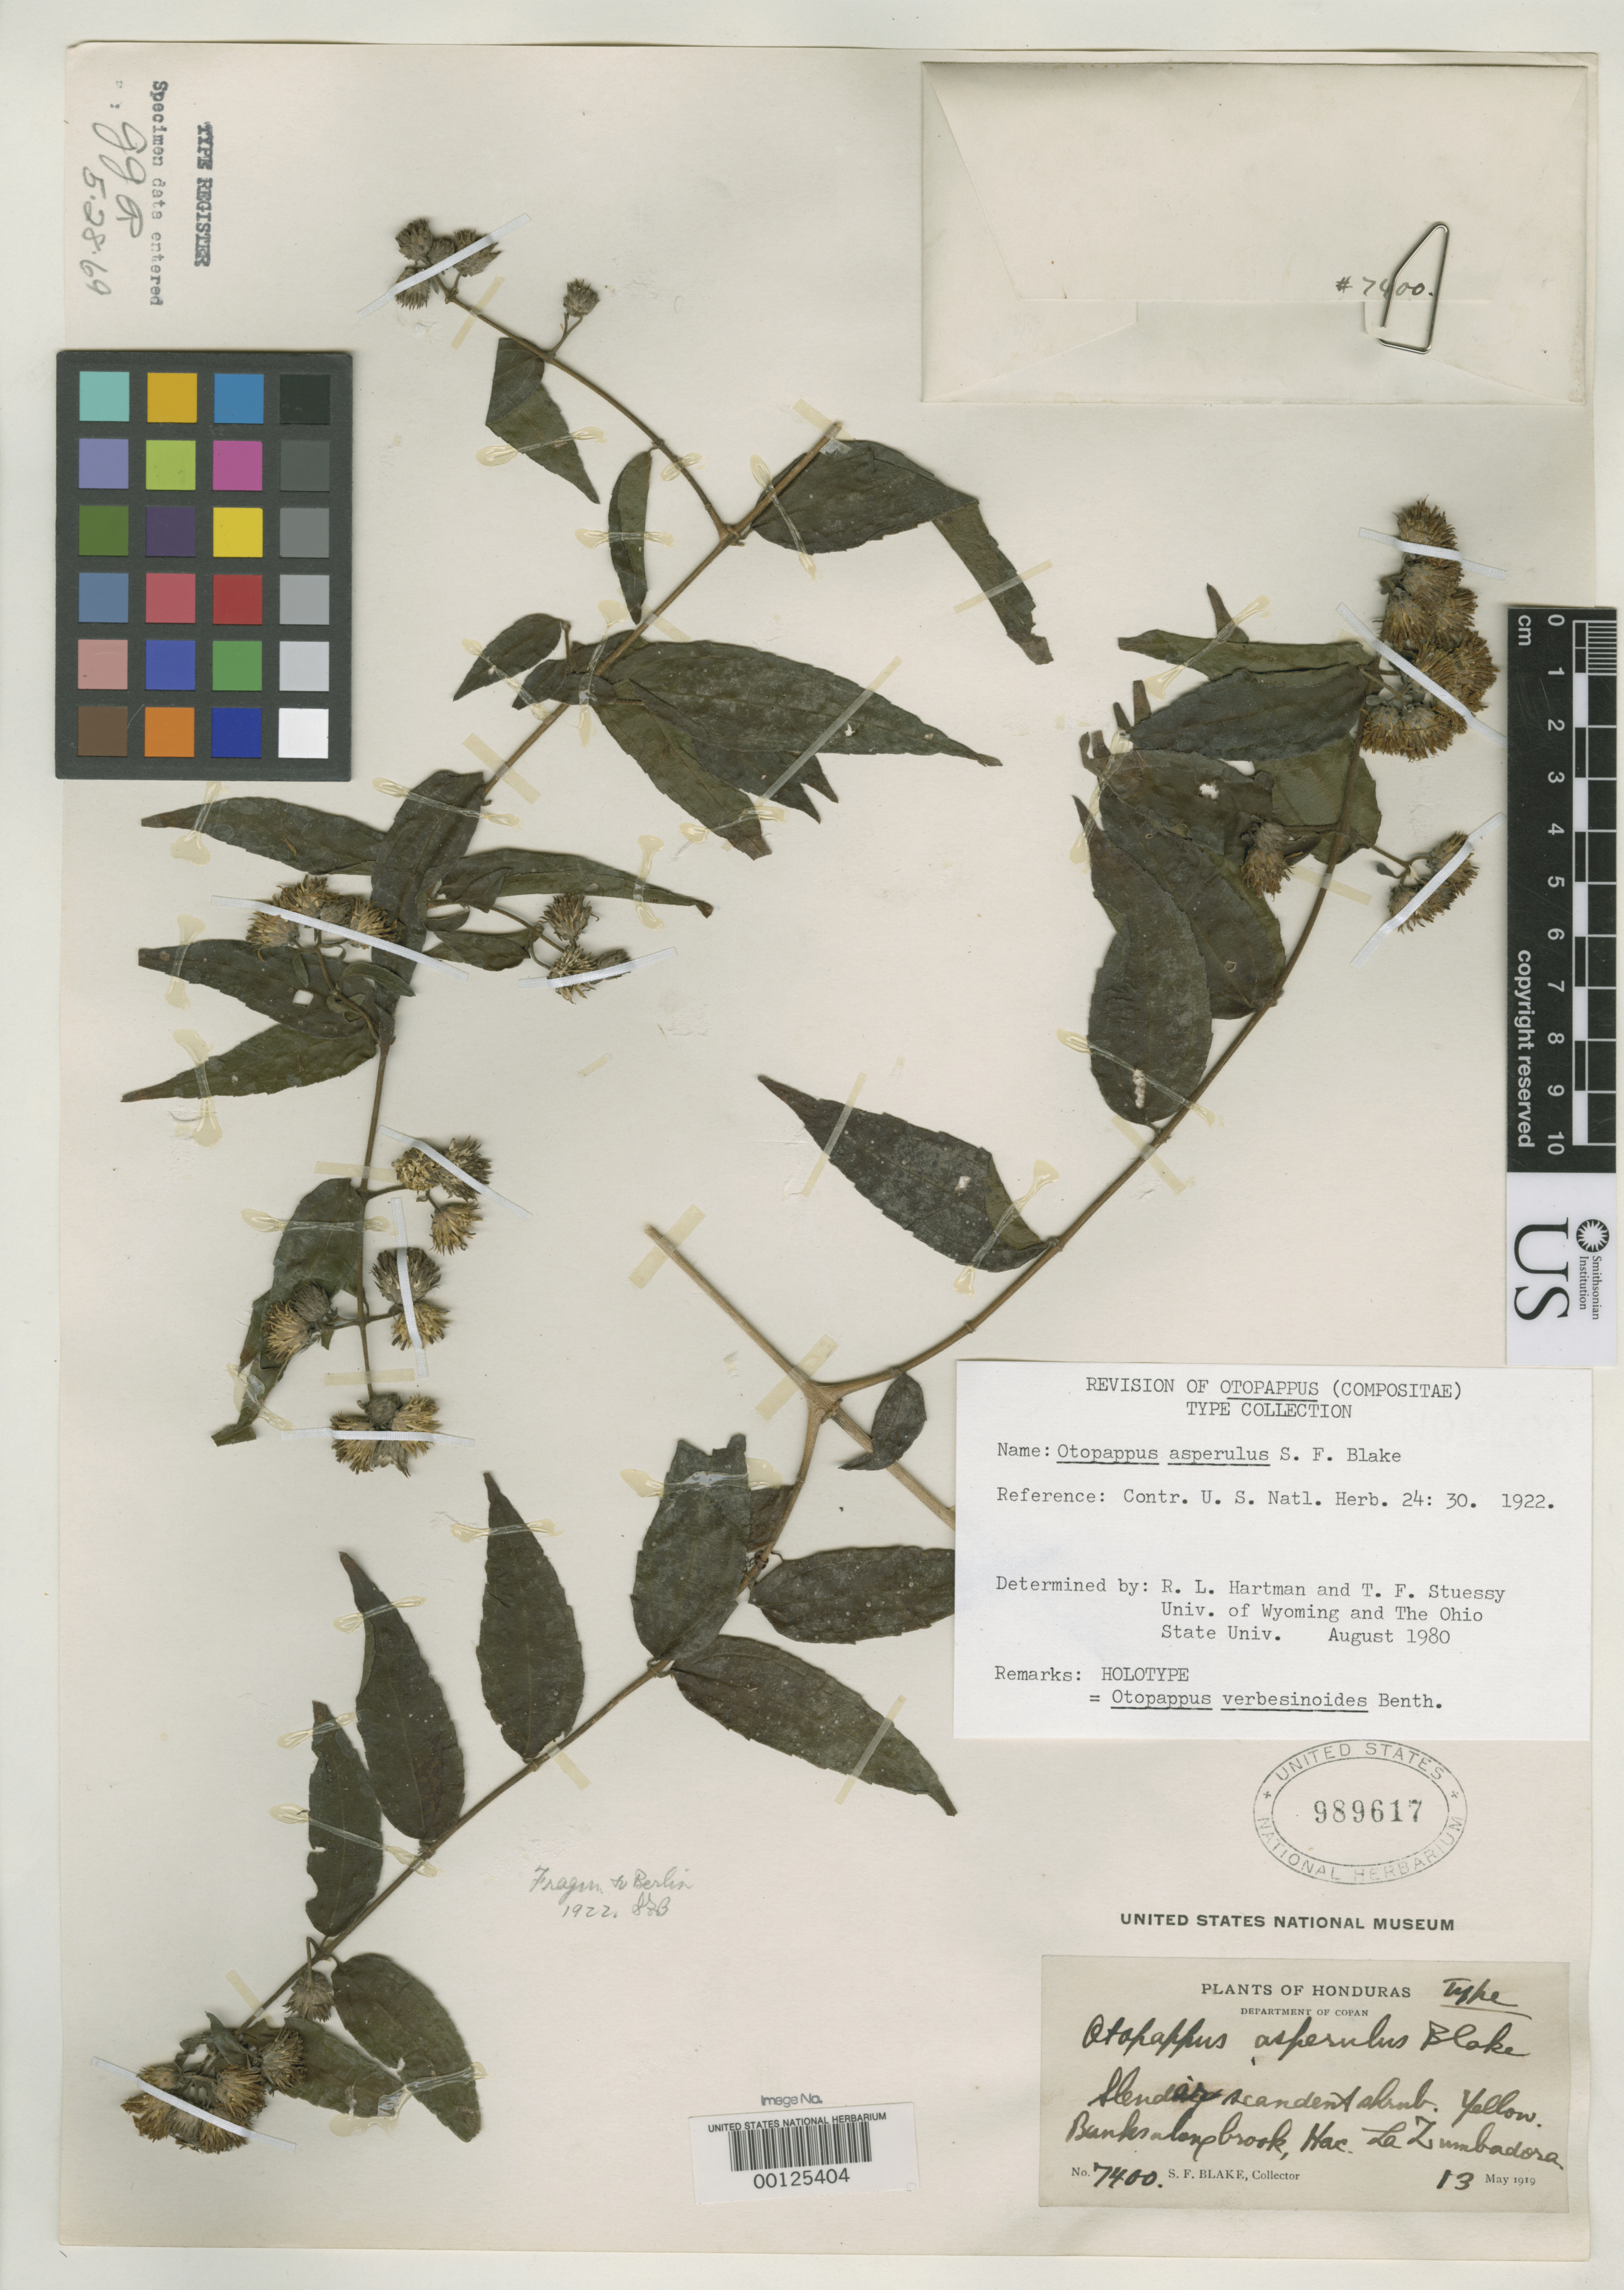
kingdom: Plantae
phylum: Tracheophyta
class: Magnoliopsida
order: Asterales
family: Asteraceae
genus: Otopappus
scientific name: Otopappus asperulus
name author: S.F. Blake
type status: Holotype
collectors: S. Blake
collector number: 7400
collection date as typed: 13 May 1919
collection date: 1919-05-13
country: Honduras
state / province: Copán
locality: Hacienda La Zumbadora, between El Paraiso and La Florida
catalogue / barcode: US 989617